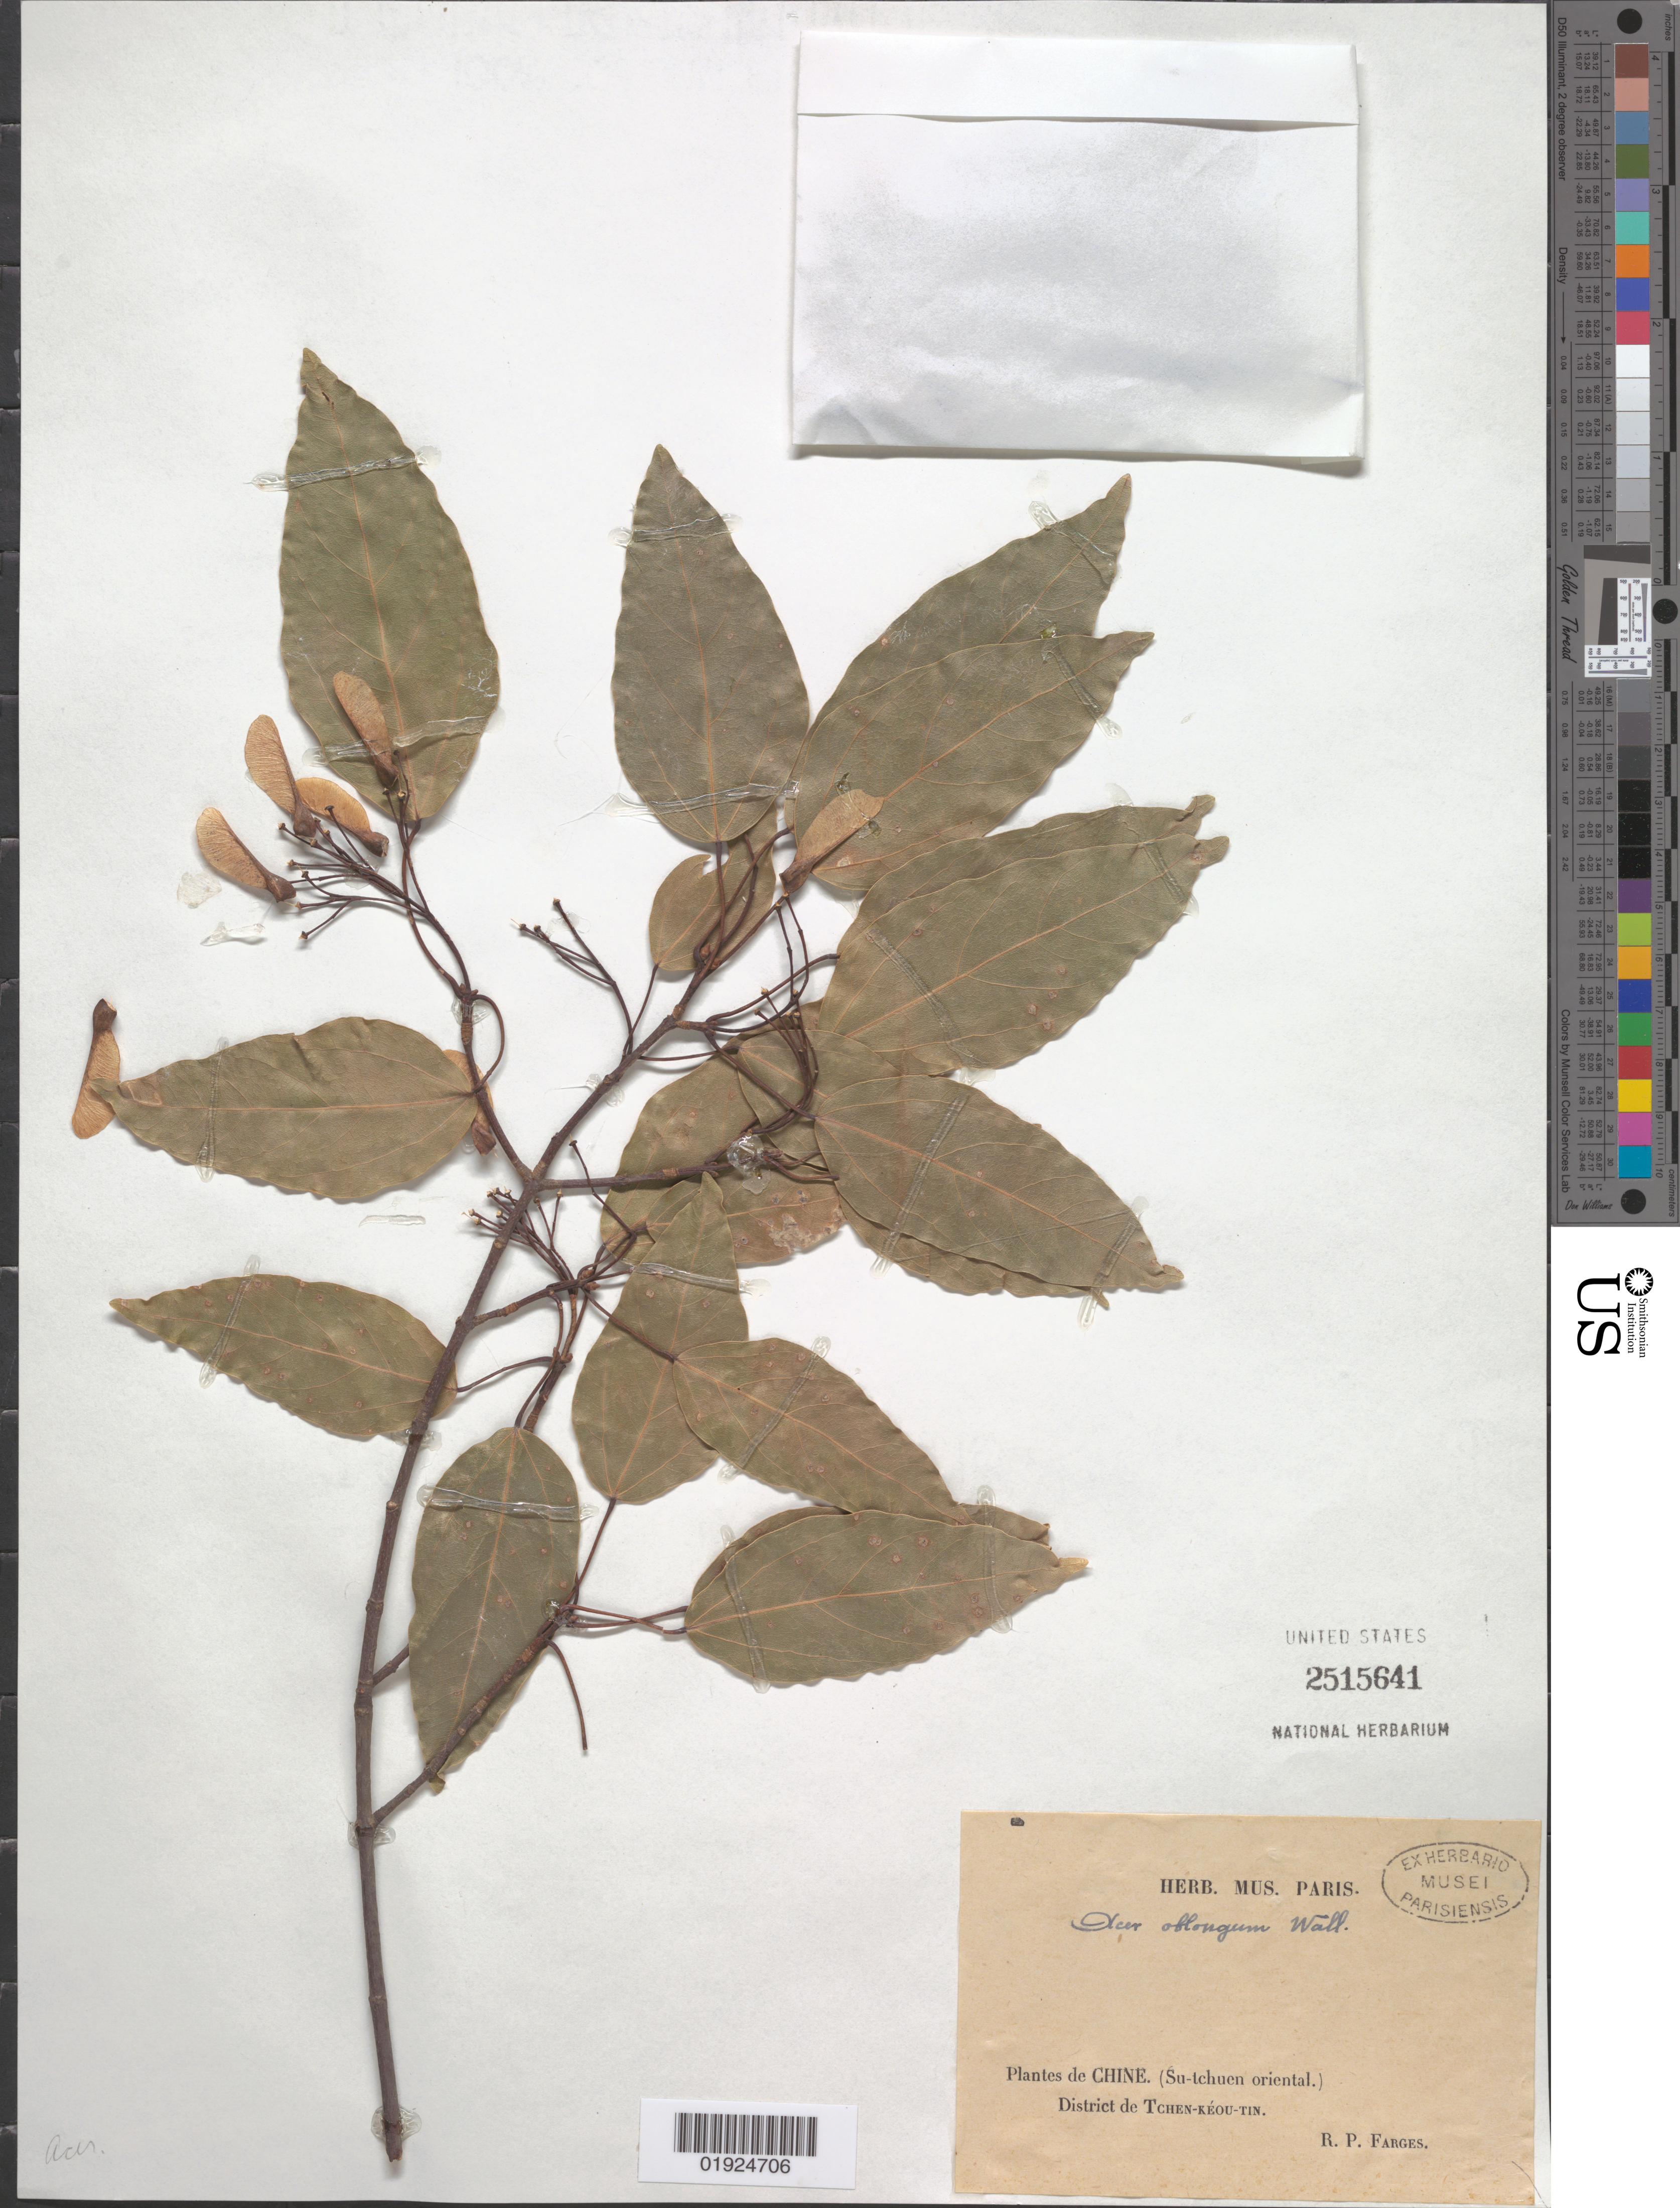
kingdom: Plantae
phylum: Tracheophyta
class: Magnoliopsida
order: Sapindales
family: Sapindaceae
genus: Acer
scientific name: Acer oblongum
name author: Wall. ex DC.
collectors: R. Farges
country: China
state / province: Sichuan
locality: Su-tchuen [Sichuan] oriental. District de T'chen-kéou-tin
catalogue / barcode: US 2515641